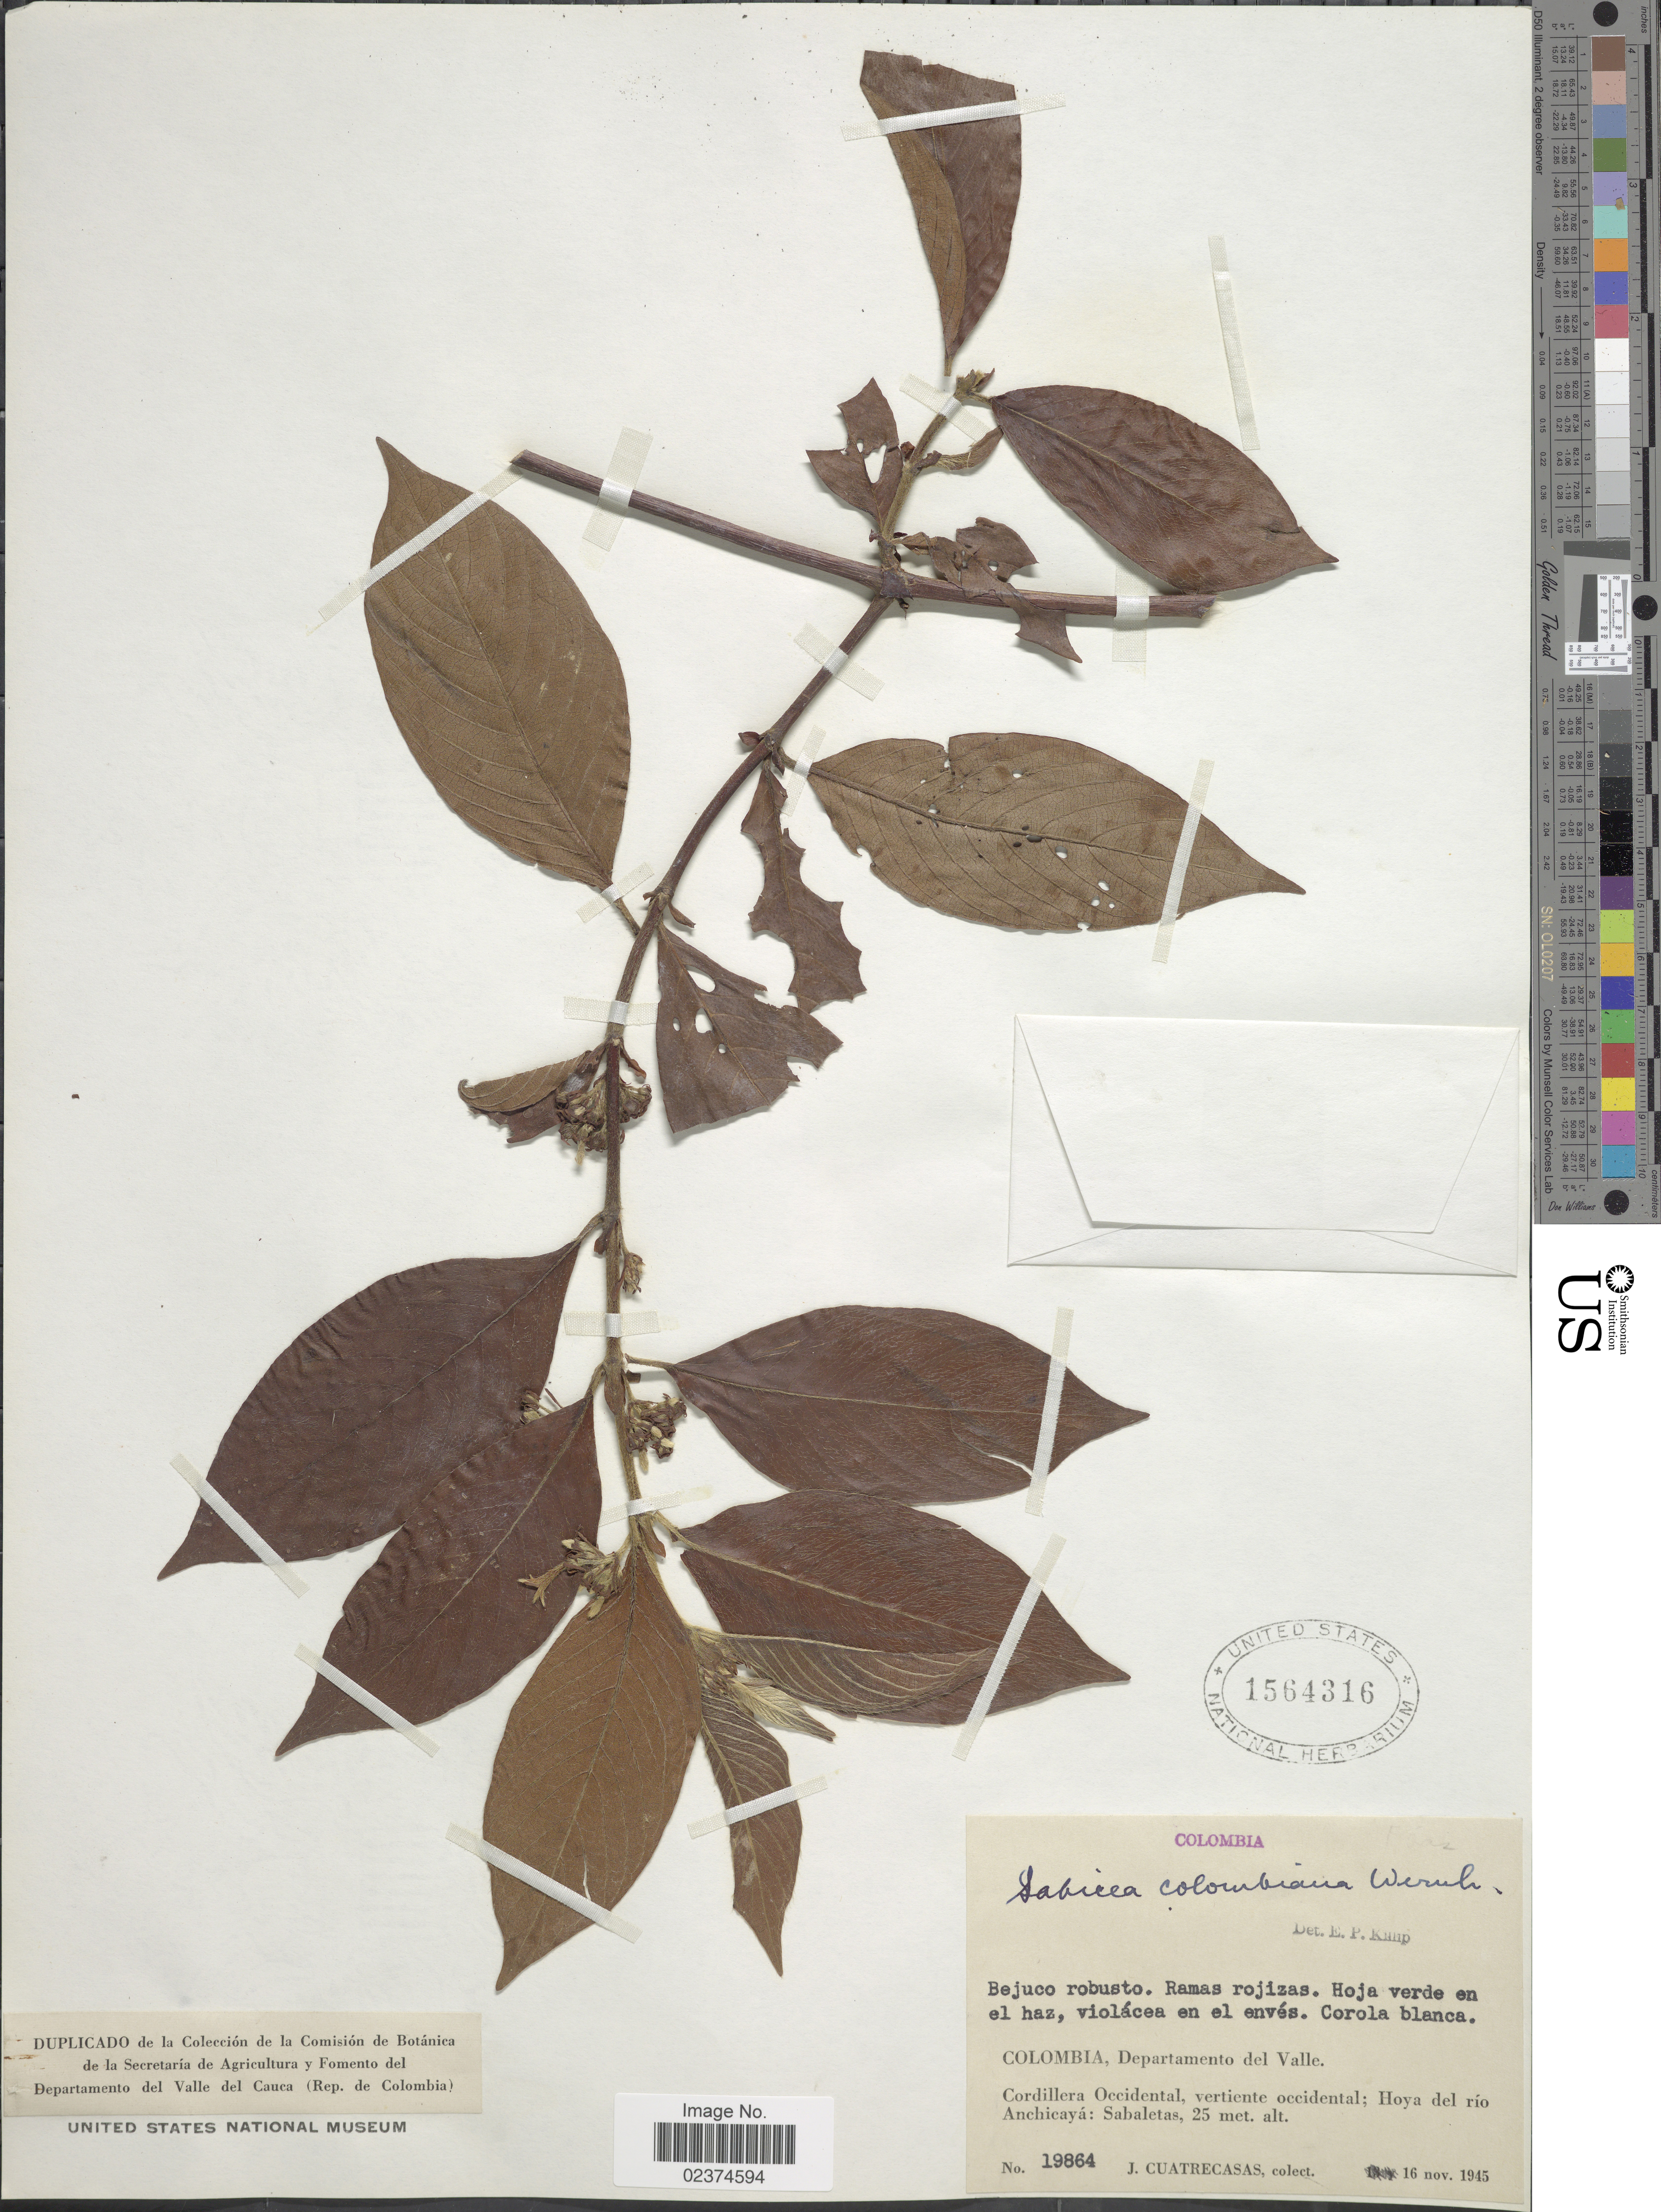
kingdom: Plantae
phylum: Tracheophyta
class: Magnoliopsida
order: Gentianales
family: Rubiaceae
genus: Sabicea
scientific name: Sabicea colombiana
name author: Wernham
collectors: J. Cuatrecasas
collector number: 19864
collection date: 1945-11-16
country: Colombia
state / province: Valle del Cauca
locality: Departamento del Valle, Cordillera Occidental, vertiente occidental; Hoya del rio Anchicaya: Sabaletas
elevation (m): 25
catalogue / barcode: US 1564316